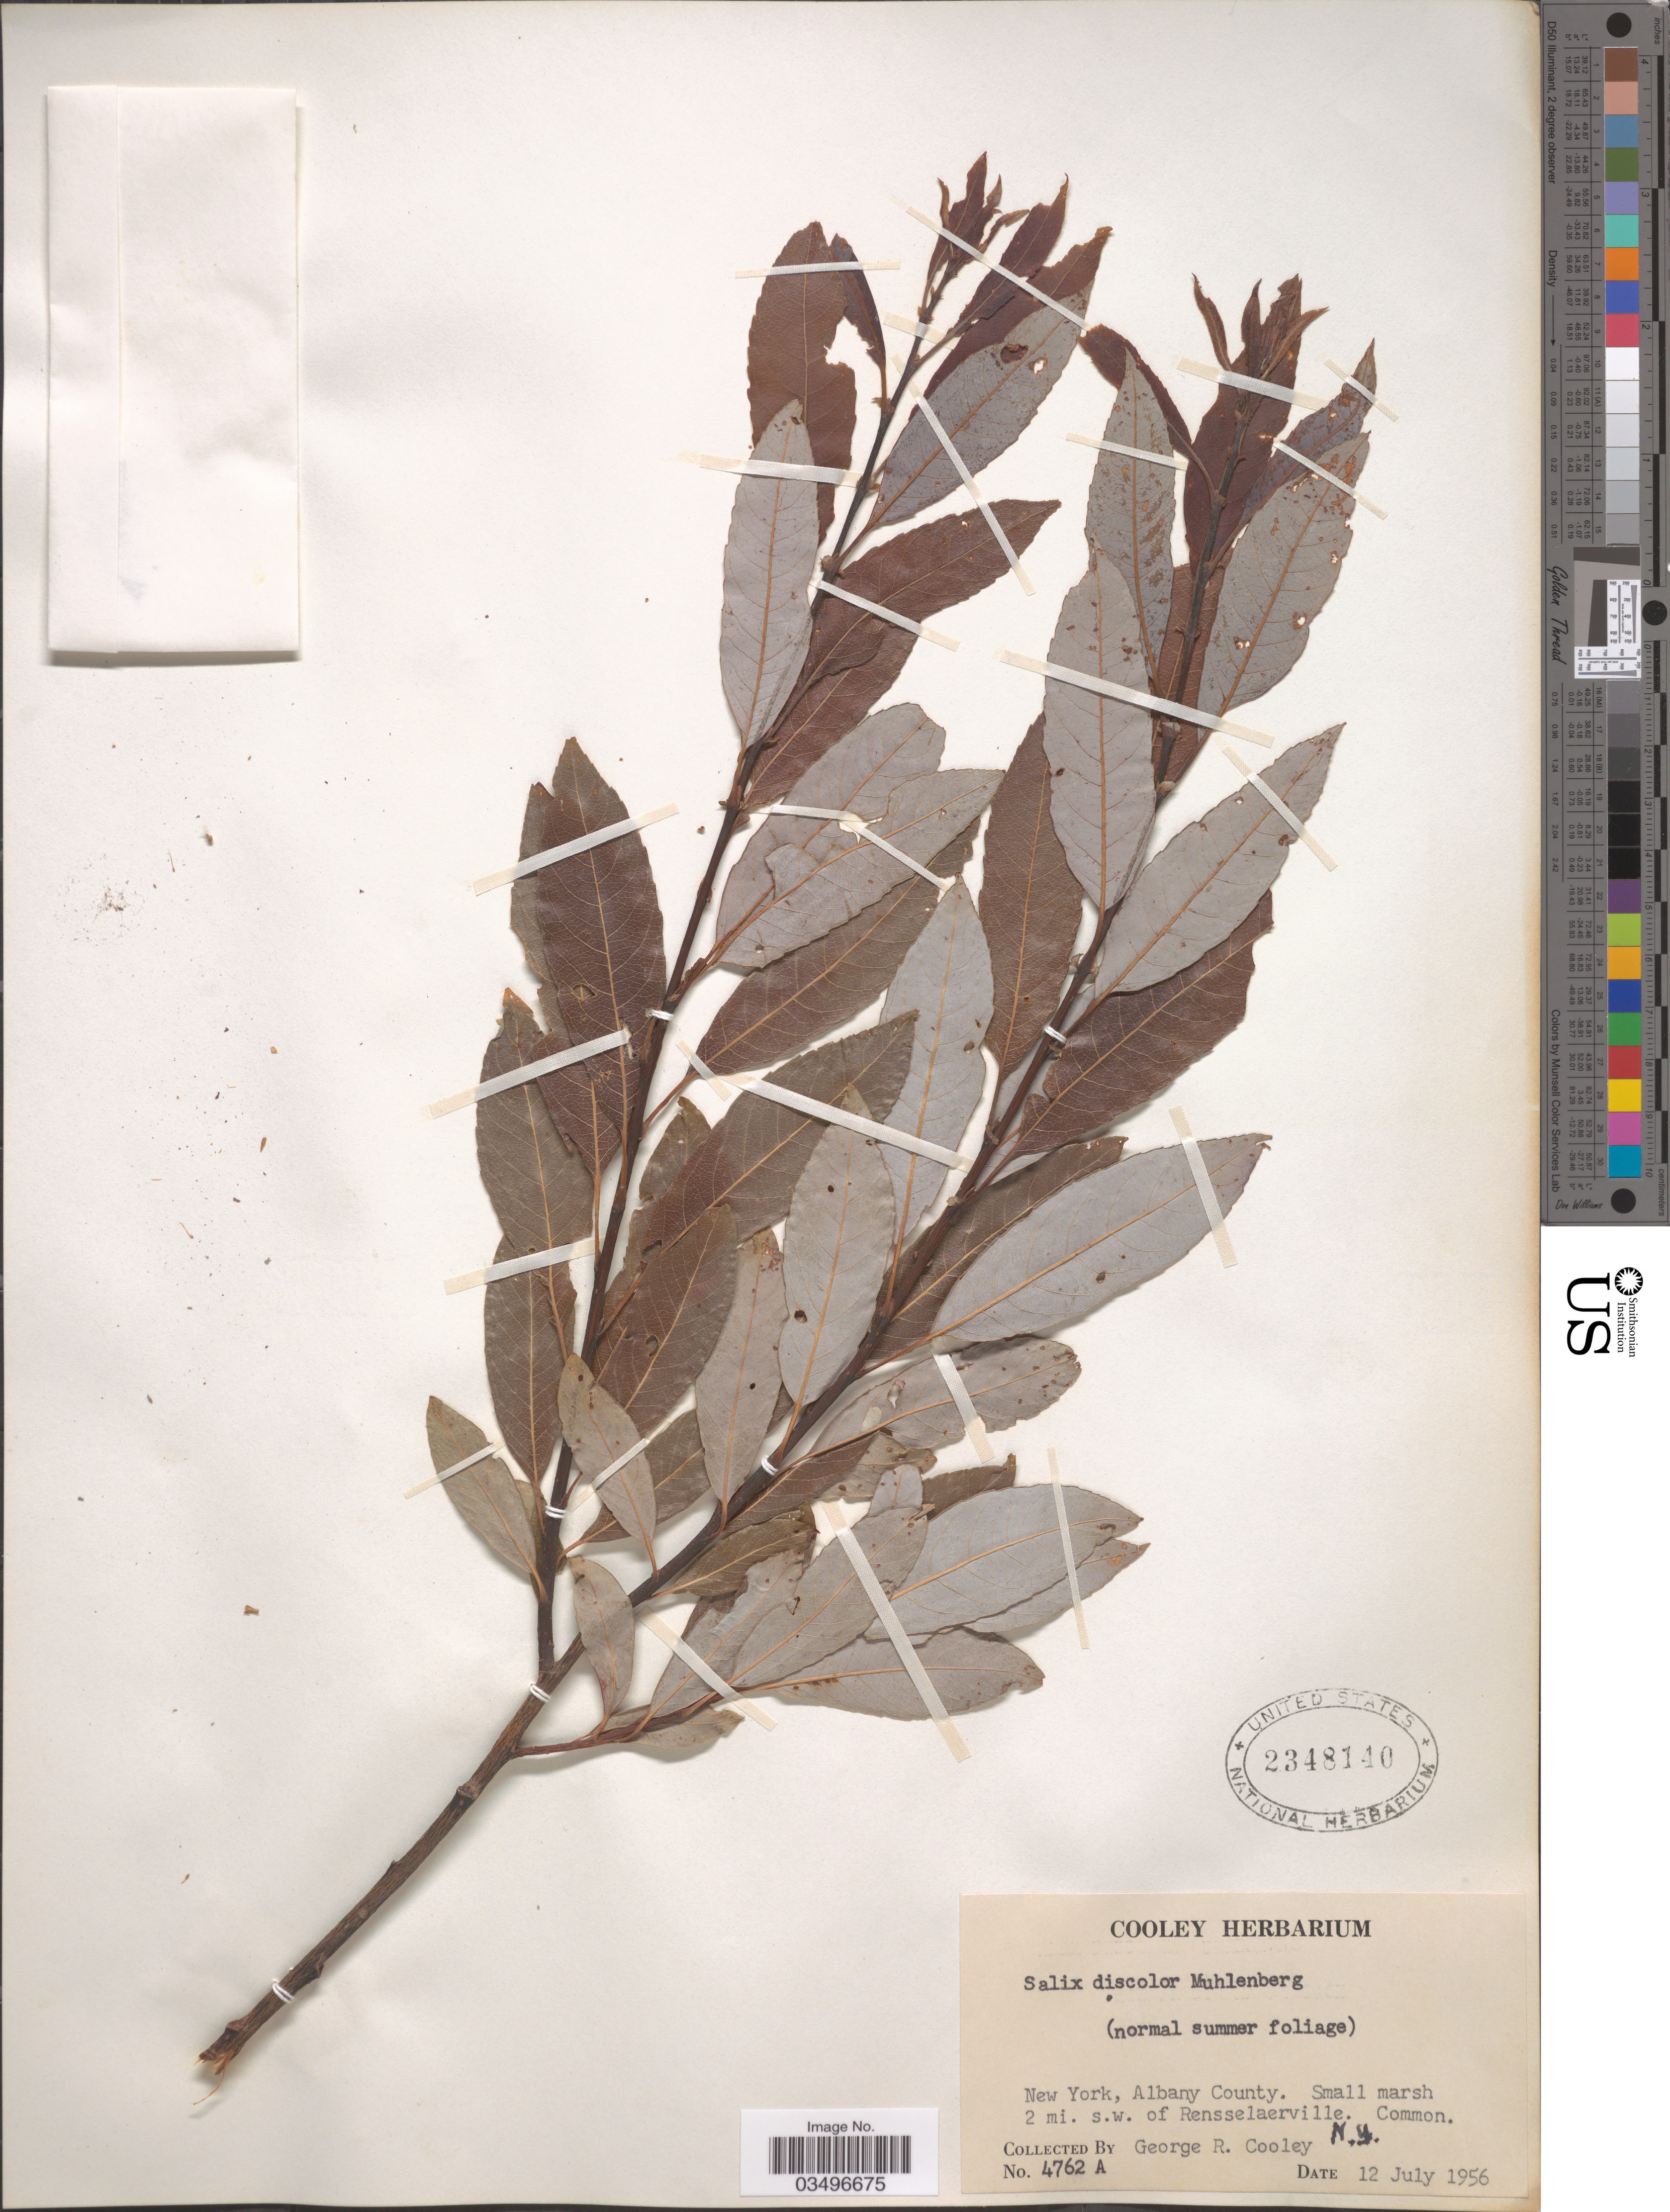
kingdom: Plantae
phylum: Tracheophyta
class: Magnoliopsida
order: Malpighiales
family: Salicaceae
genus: Salix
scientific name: Salix discolor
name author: Muhl.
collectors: G. R. Cooley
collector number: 4762 A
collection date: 1956-07-12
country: United States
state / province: New York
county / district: Albany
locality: Albany County. 2 mi. s.w. of Rensselaerville.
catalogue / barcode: US 2348140